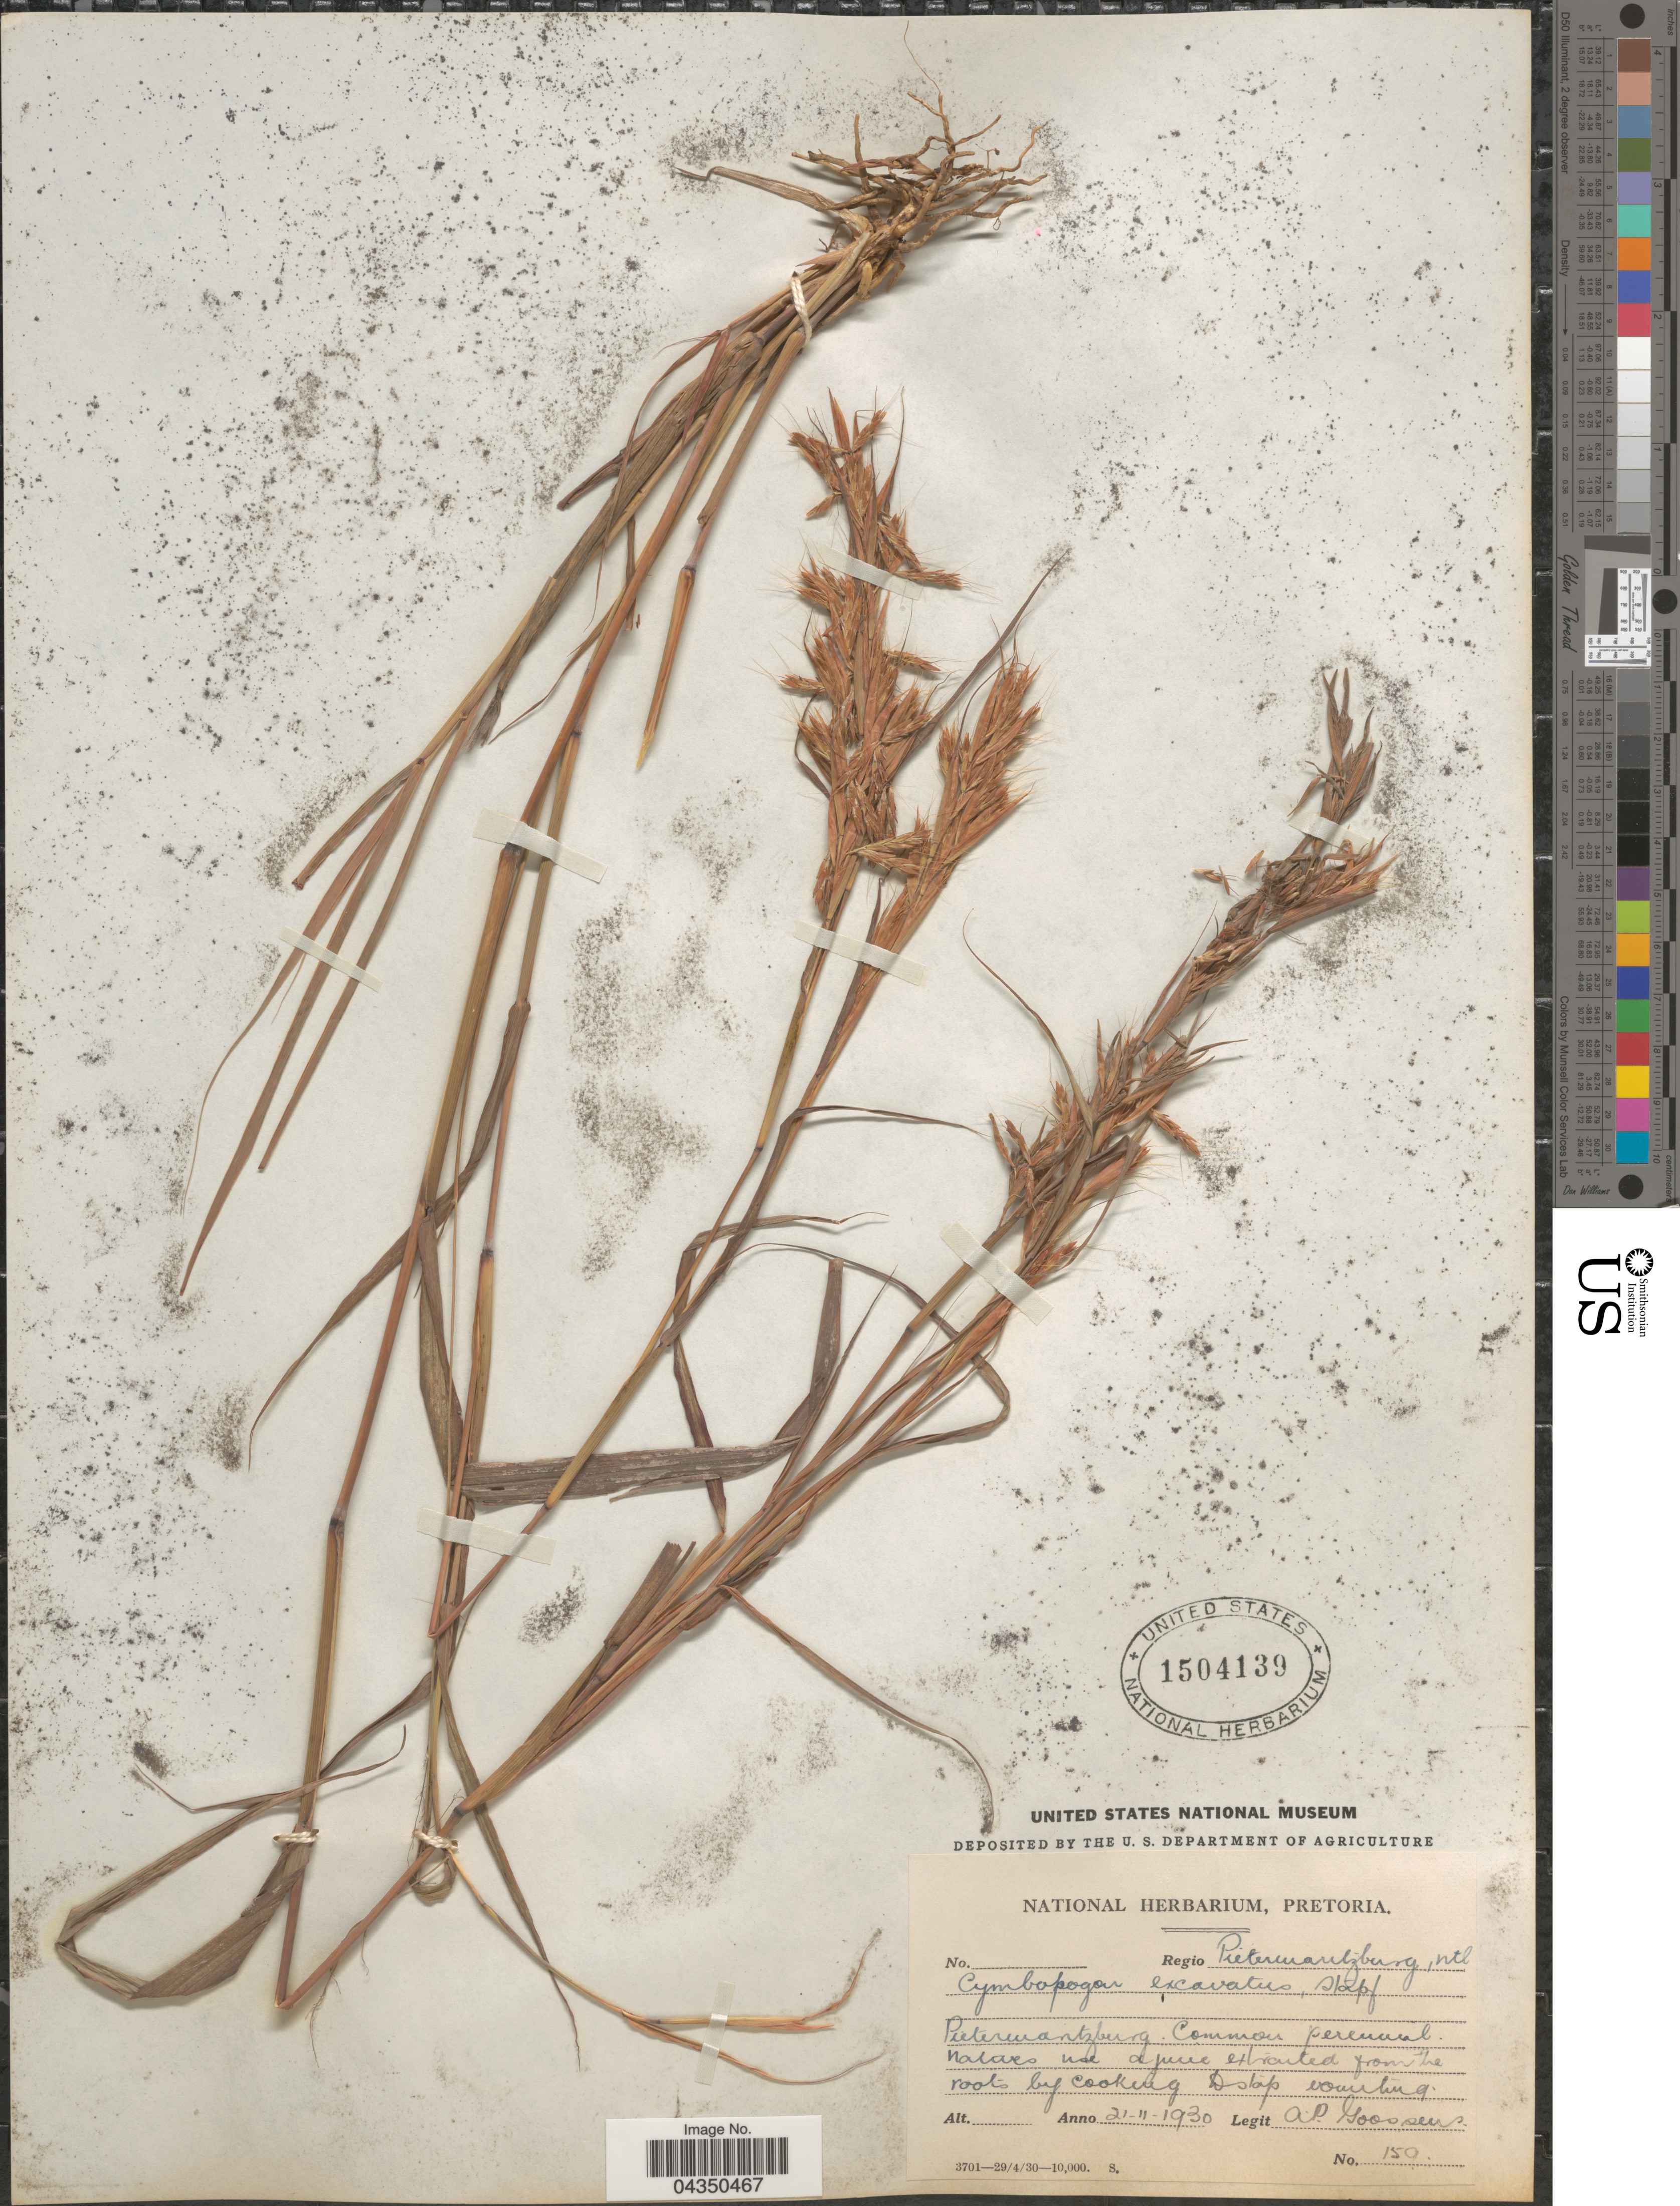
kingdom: Plantae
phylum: Tracheophyta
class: Liliopsida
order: Poales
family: Poaceae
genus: Cymbopogon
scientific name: Cymbopogon caesius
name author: (Nees ex Hook. & Arn.) Stapf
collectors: A. P. G. Goossens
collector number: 150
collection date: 1930-11-21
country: South Africa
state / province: KwaZulu-Natal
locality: Regio Pietermaritzburg, Ntl. Pietermaritzburg.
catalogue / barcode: US 1504139